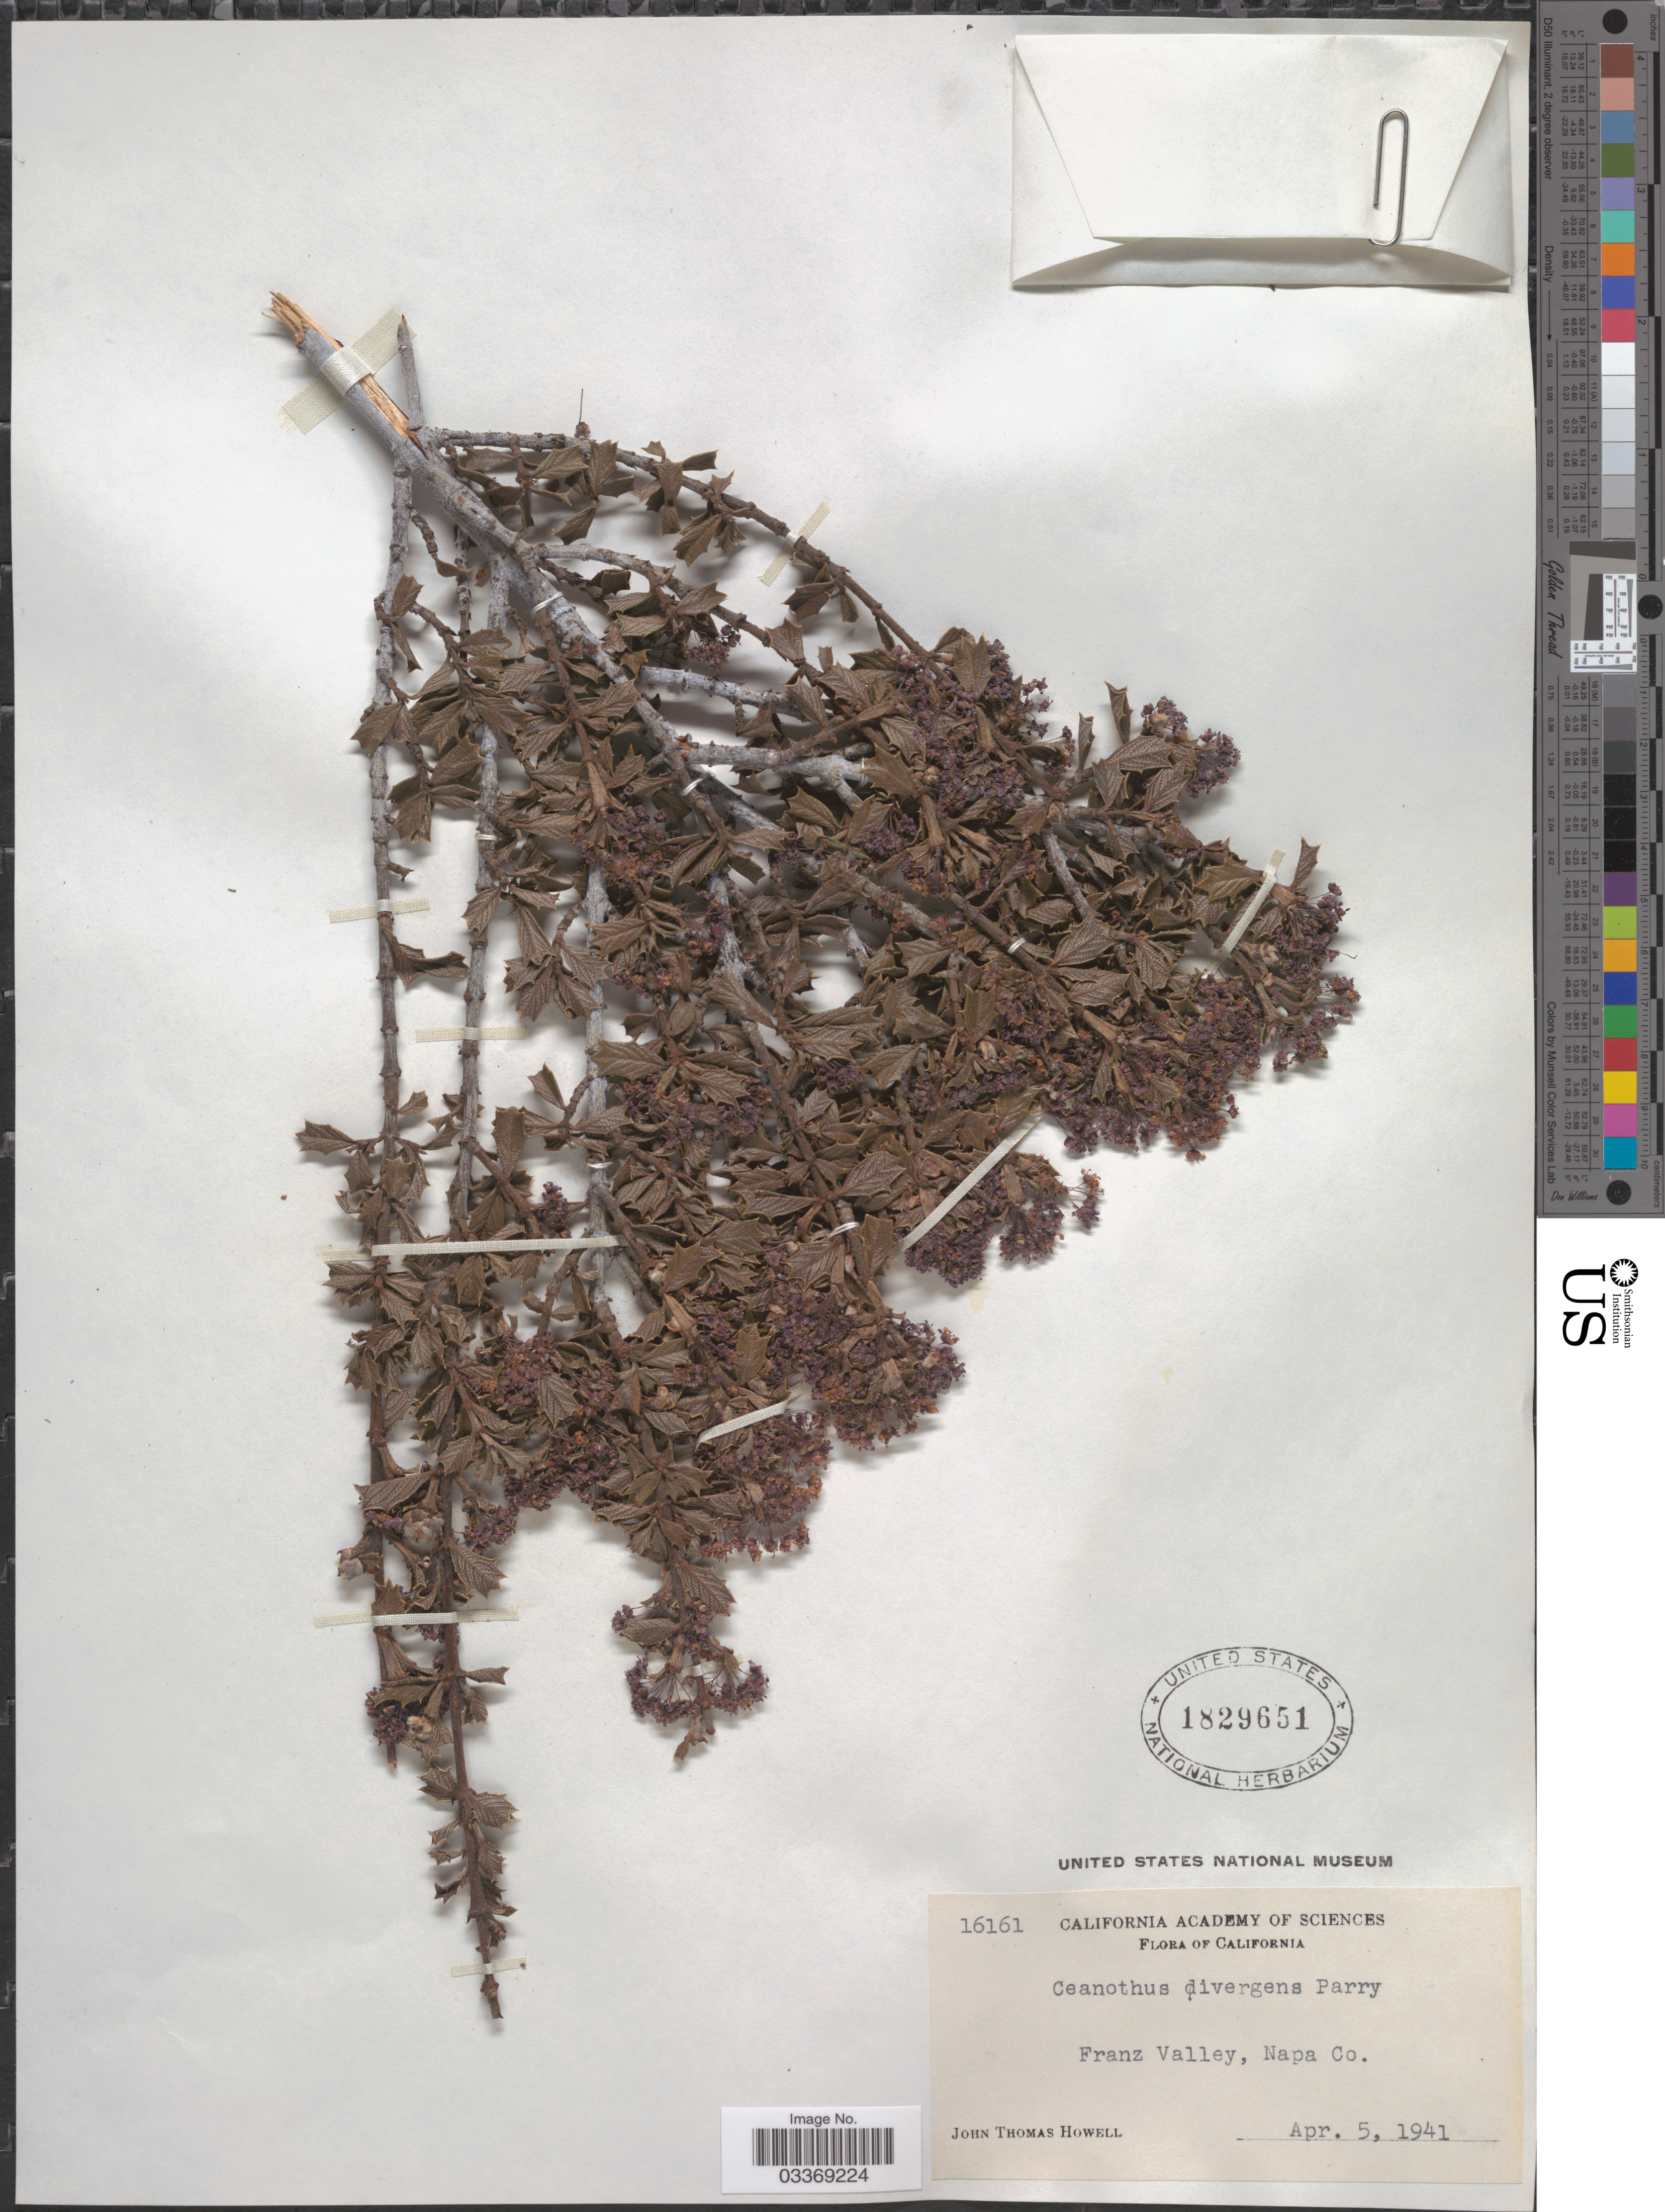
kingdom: Plantae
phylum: Tracheophyta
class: Magnoliopsida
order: Rosales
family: Rhamnaceae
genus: Ceanothus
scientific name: Ceanothus divergens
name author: Parry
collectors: J. T. Howell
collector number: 16161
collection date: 1941-04-05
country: United States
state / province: California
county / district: Napa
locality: Franz Valley, Napa Co.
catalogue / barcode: US 1829651